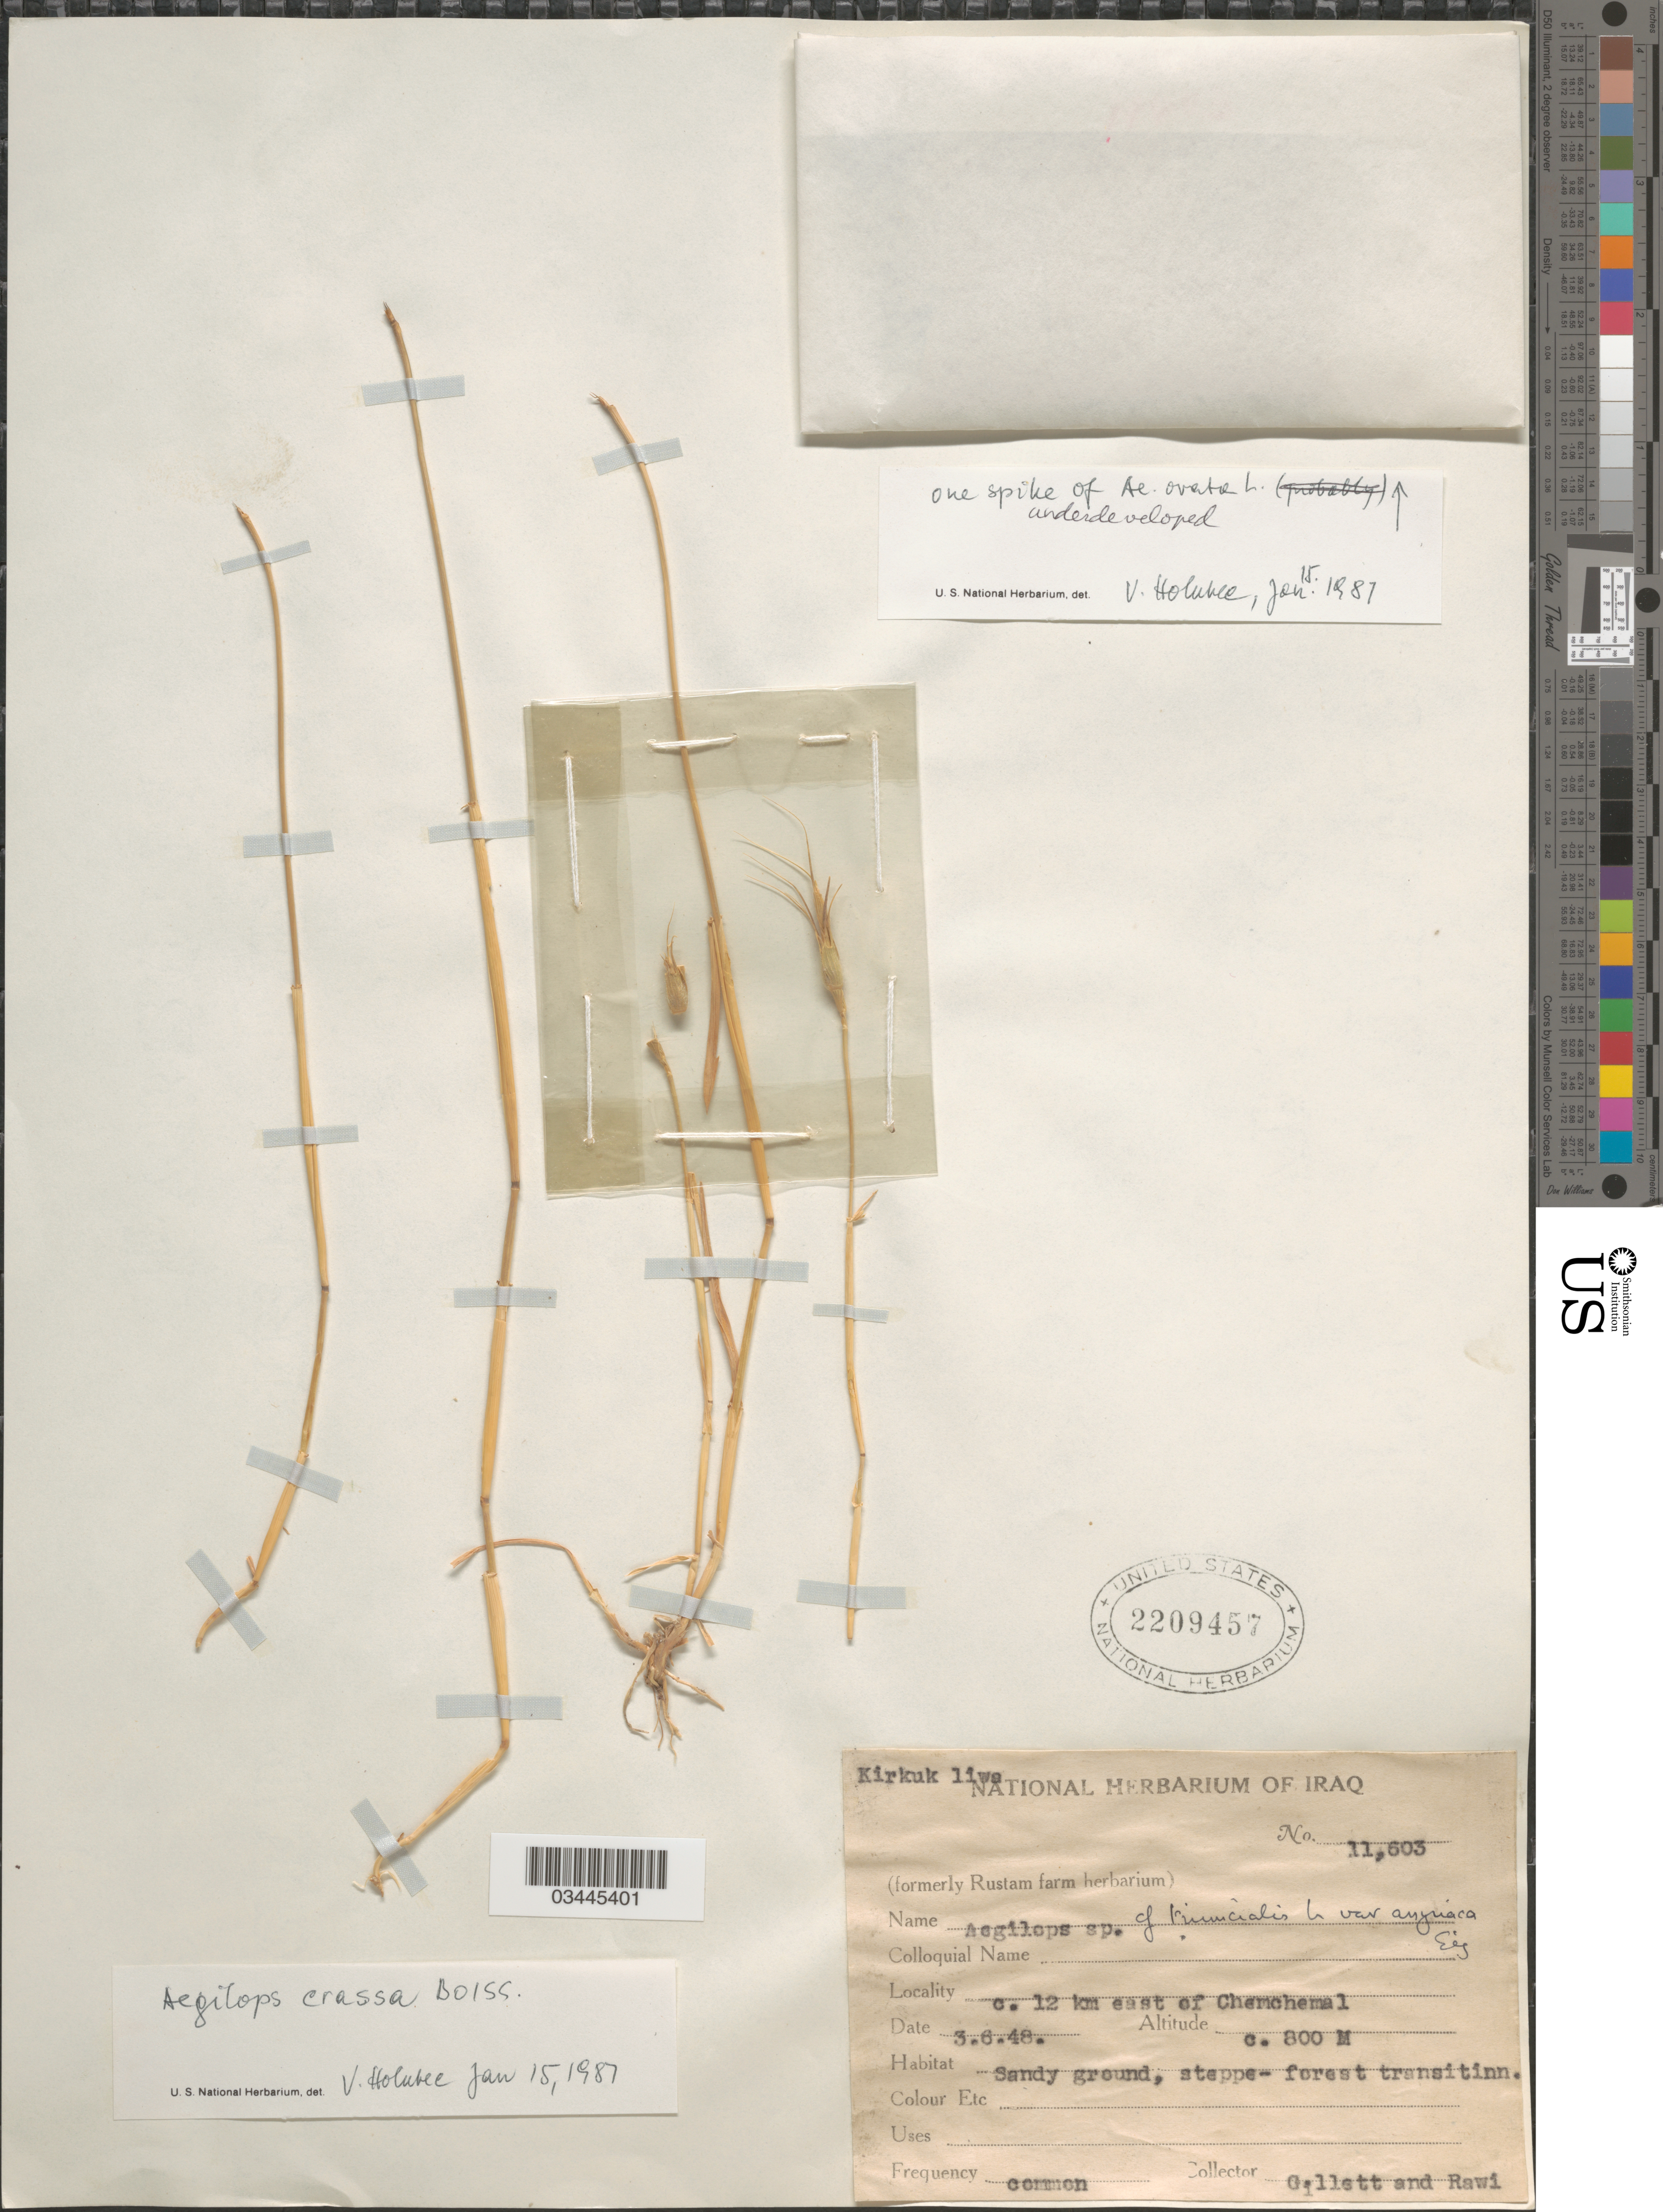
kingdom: Plantae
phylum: Tracheophyta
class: Liliopsida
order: Poales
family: Poaceae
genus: Aegilops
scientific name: Aegilops triuncialis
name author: L.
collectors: Gillett, -- & -. Rawi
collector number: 11603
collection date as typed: Transcribed d/m/y: 3/6/48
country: Iraq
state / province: Kirkūk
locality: Kirkuk liwa. C. 12 km east of Chemchemal. Sandy ground, steppe- forest transitinn.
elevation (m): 800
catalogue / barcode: US 2209457